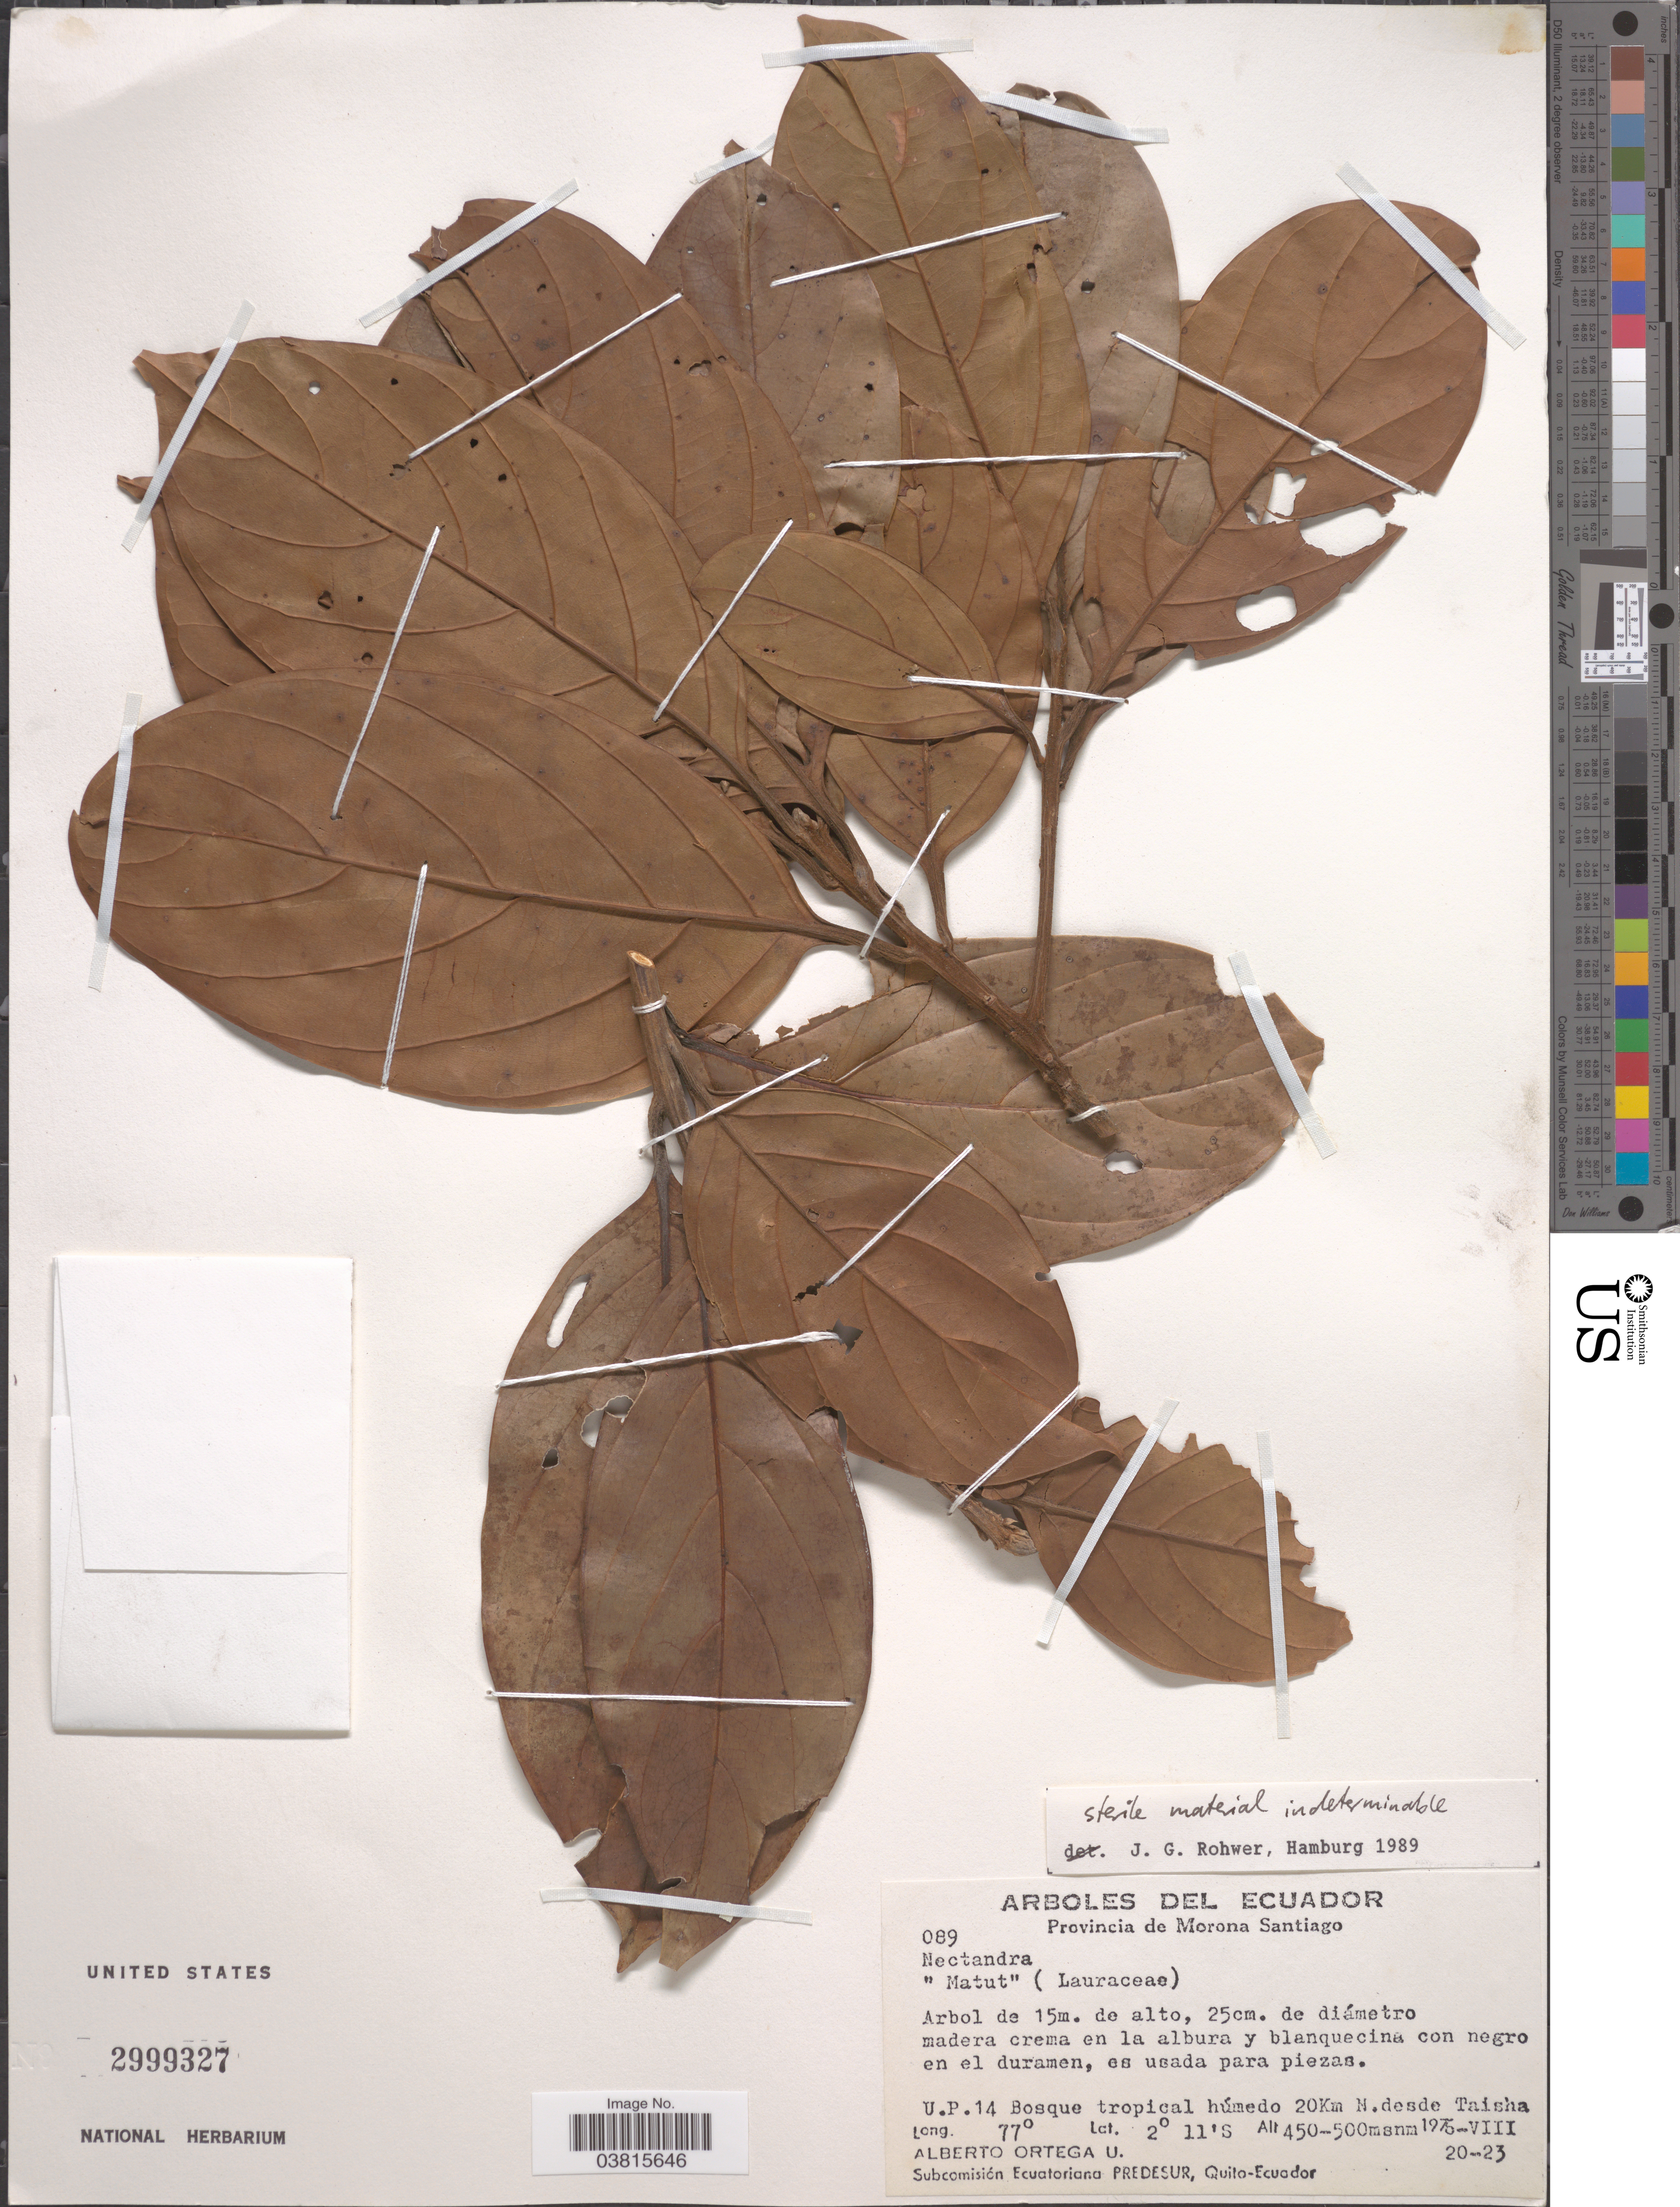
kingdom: Plantae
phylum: Tracheophyta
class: Magnoliopsida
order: Laurales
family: Lauraceae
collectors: A. T. Ortega U.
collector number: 089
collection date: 1975-08-20/1975-08-23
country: Ecuador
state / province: Morona-Santiago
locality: U.P. 14 Bosque tropical húmedo 20Km N. desde Taisha.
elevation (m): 450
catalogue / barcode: US 2999327